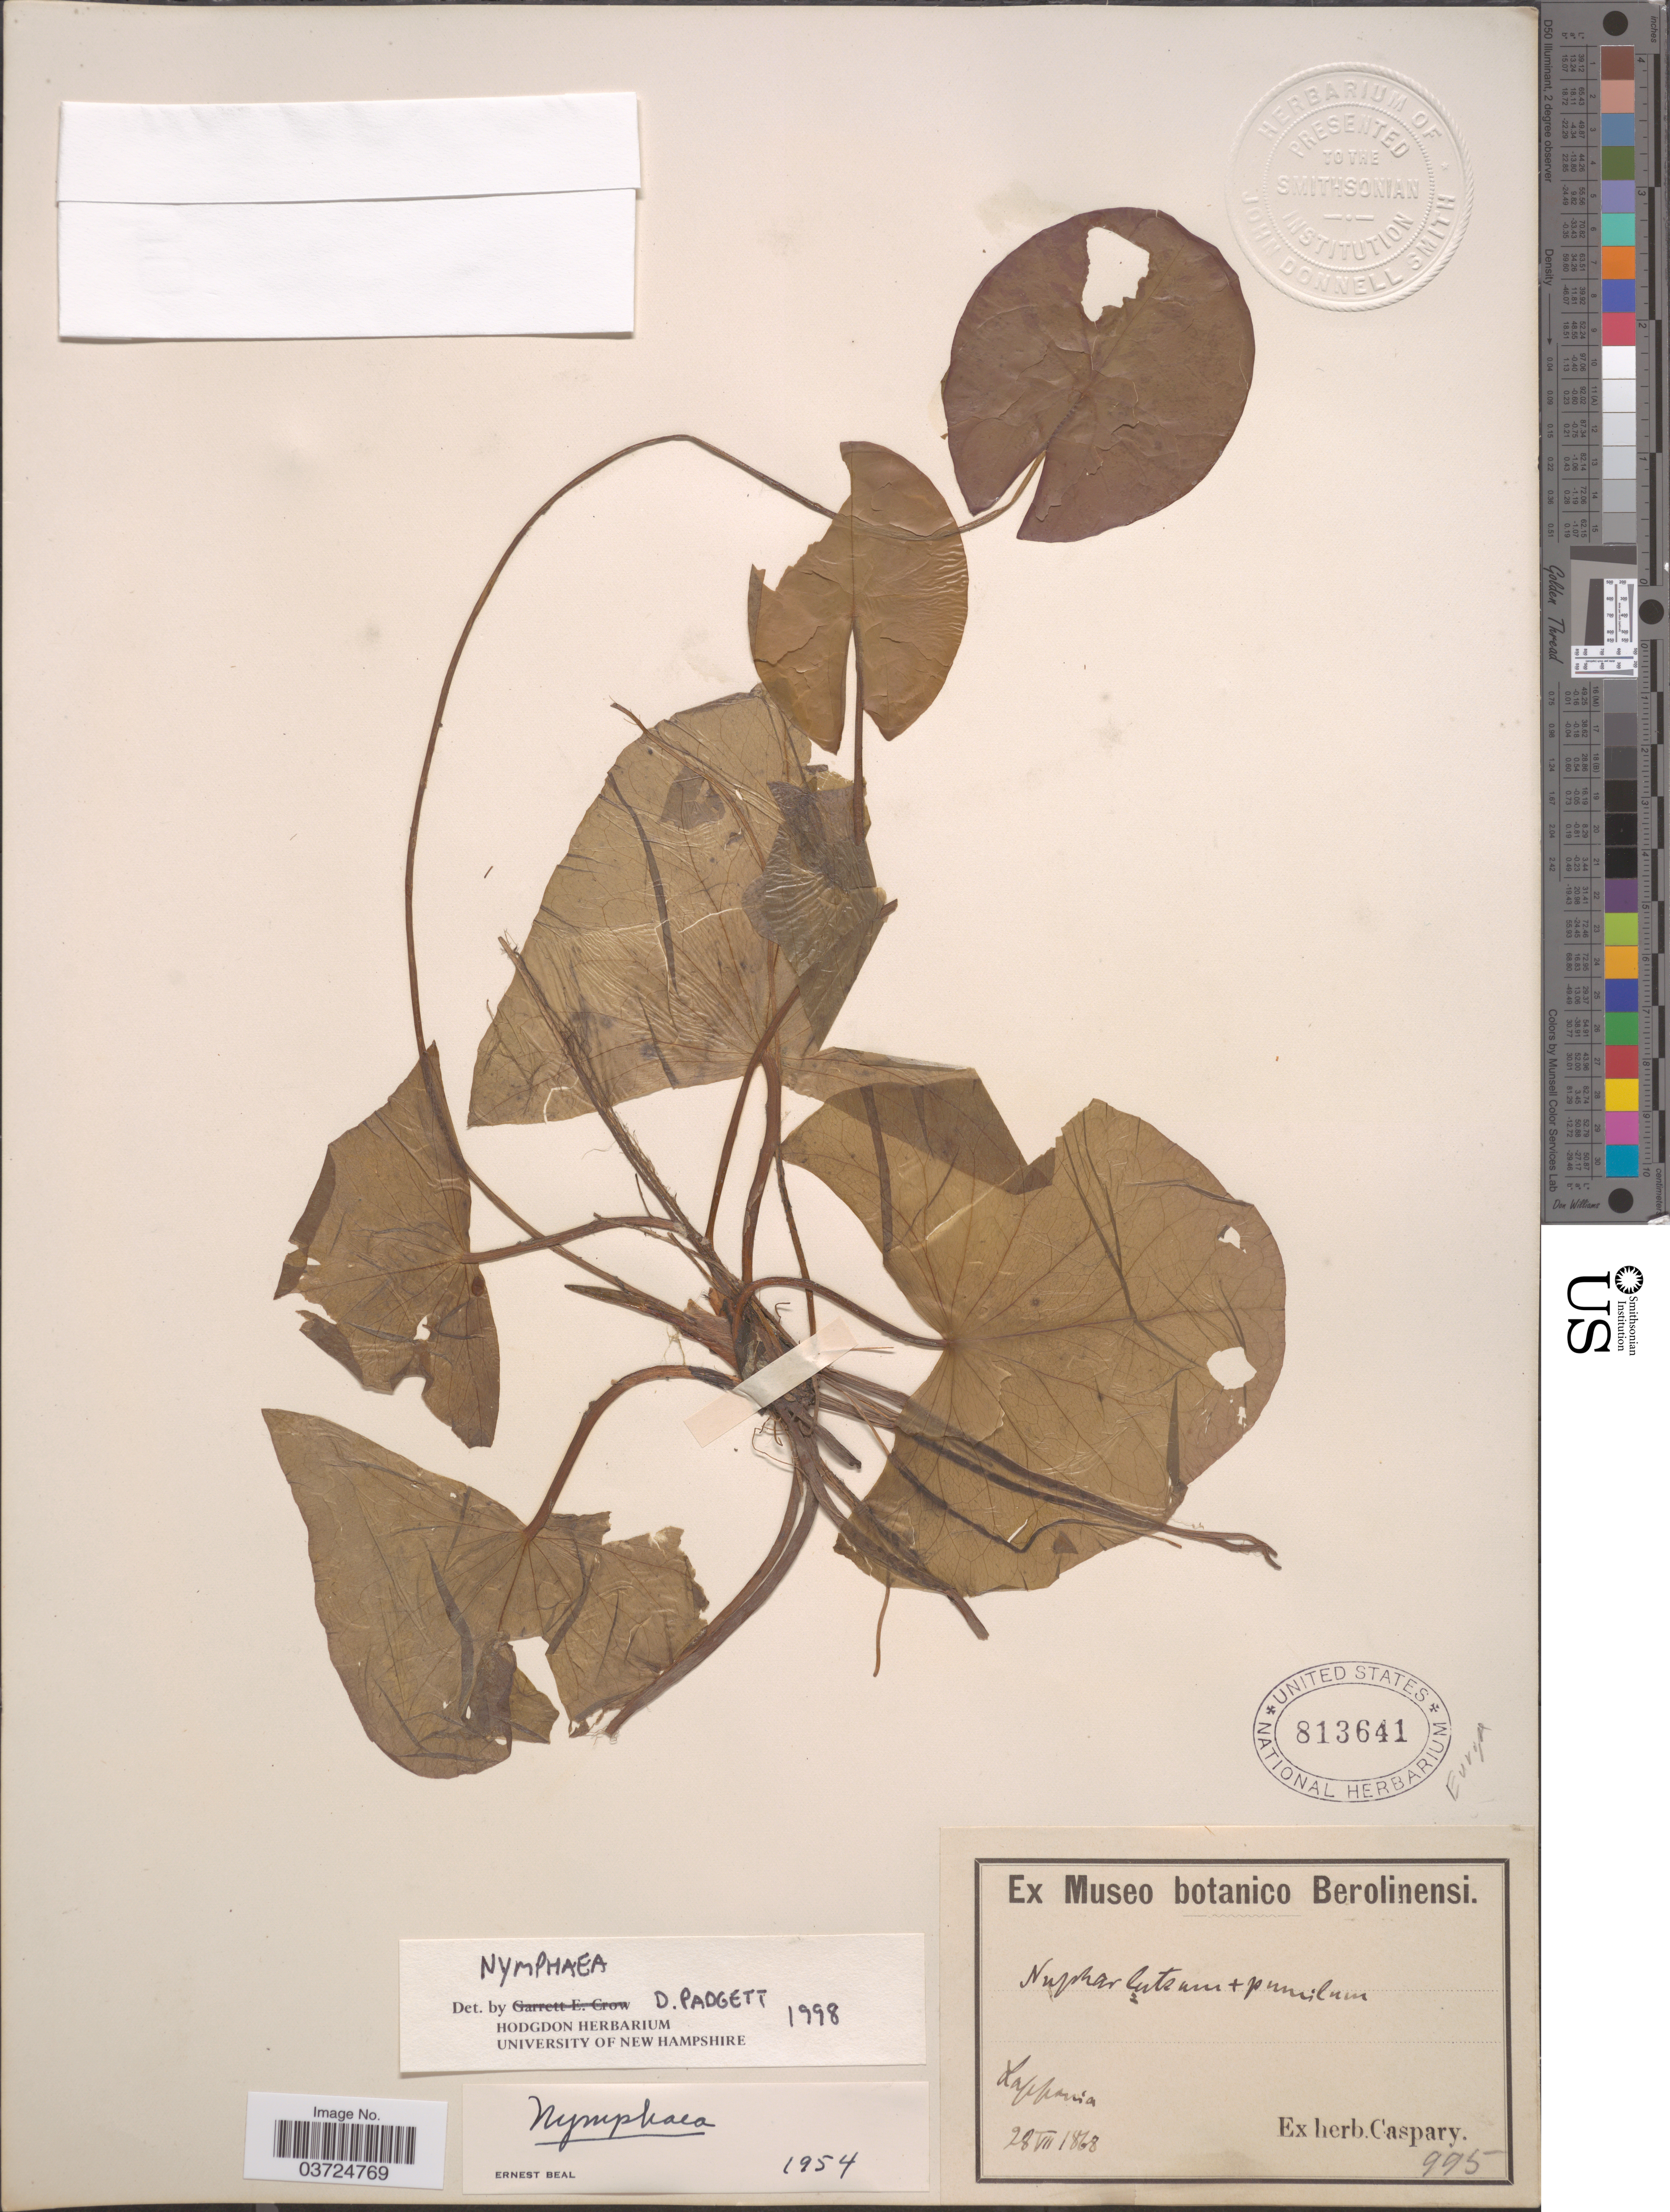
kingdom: Plantae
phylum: Tracheophyta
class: Magnoliopsida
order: Nymphaeales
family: Nymphaeaceae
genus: Nuphar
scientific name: Nuphar sp.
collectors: Ex herb. Caspary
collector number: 995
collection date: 1868-07-28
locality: Xappornia [interpreted]. Europe.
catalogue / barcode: US 813641